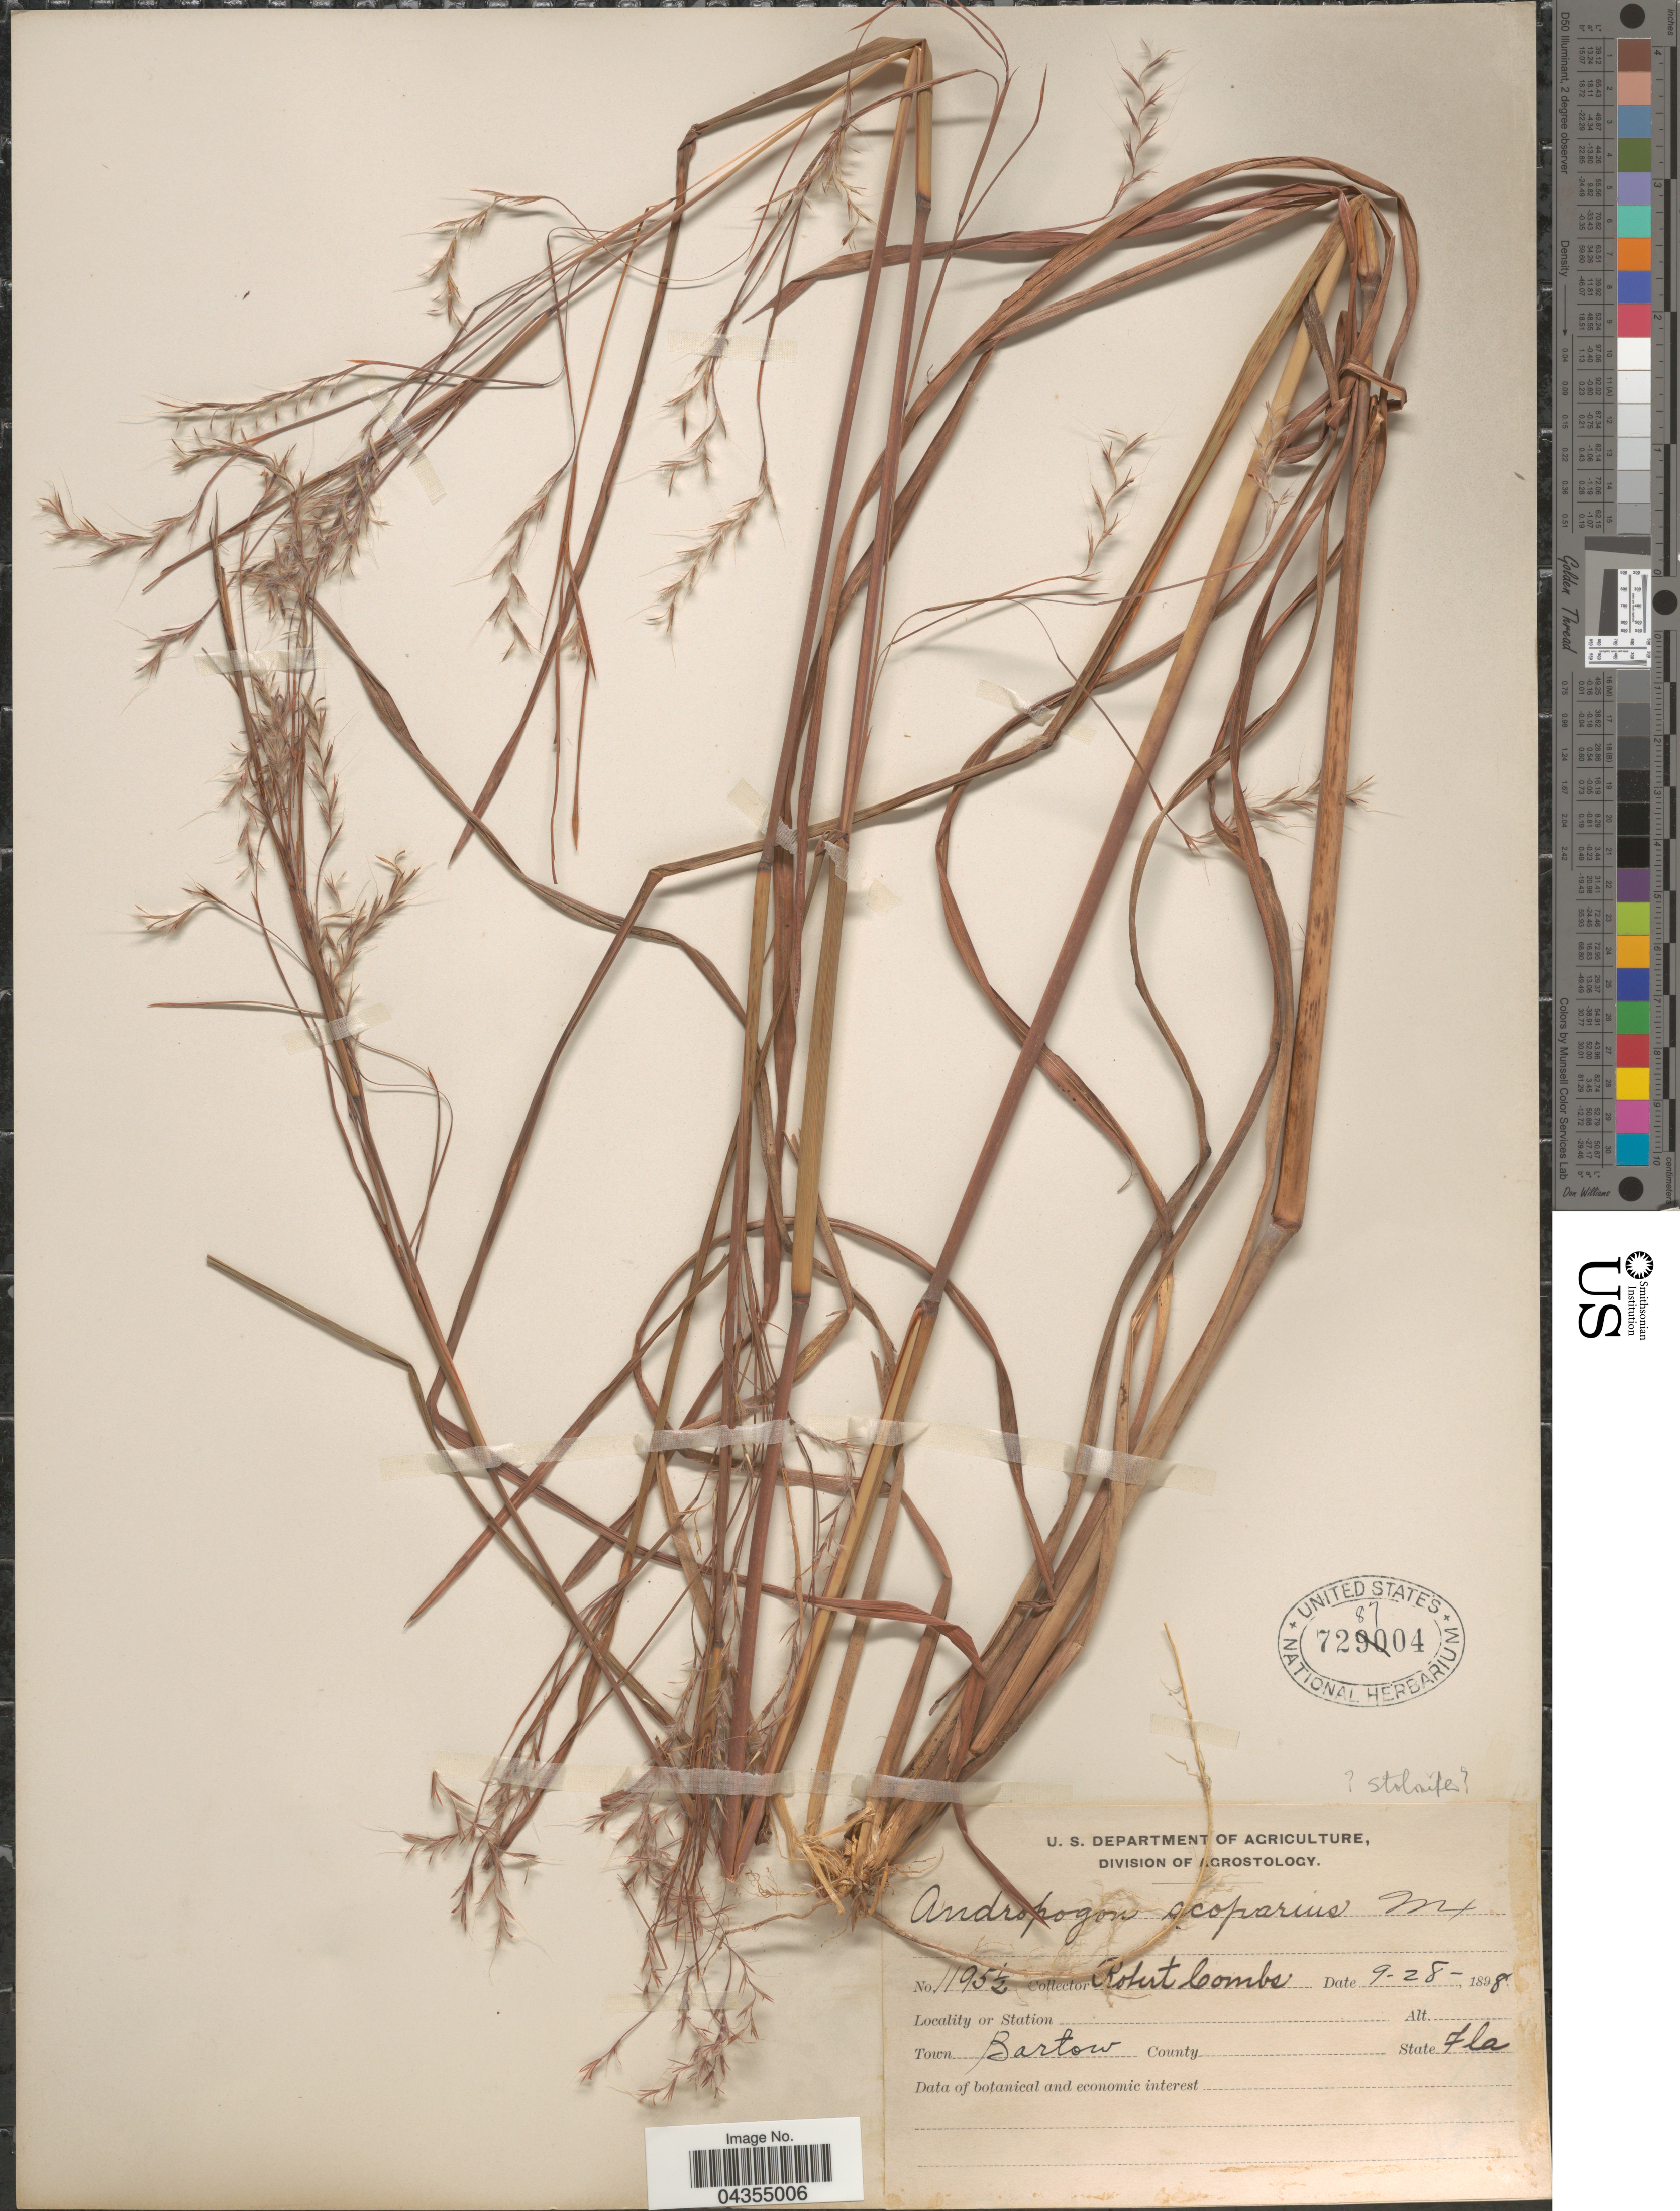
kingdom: Plantae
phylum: Tracheophyta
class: Liliopsida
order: Poales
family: Poaceae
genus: Schizachyrium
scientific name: Schizachyrium sanguineum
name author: (Retz.) Alston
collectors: R. Combs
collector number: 1195½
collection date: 1898-09-28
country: United States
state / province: Florida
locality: Town Bartow.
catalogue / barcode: US 728704